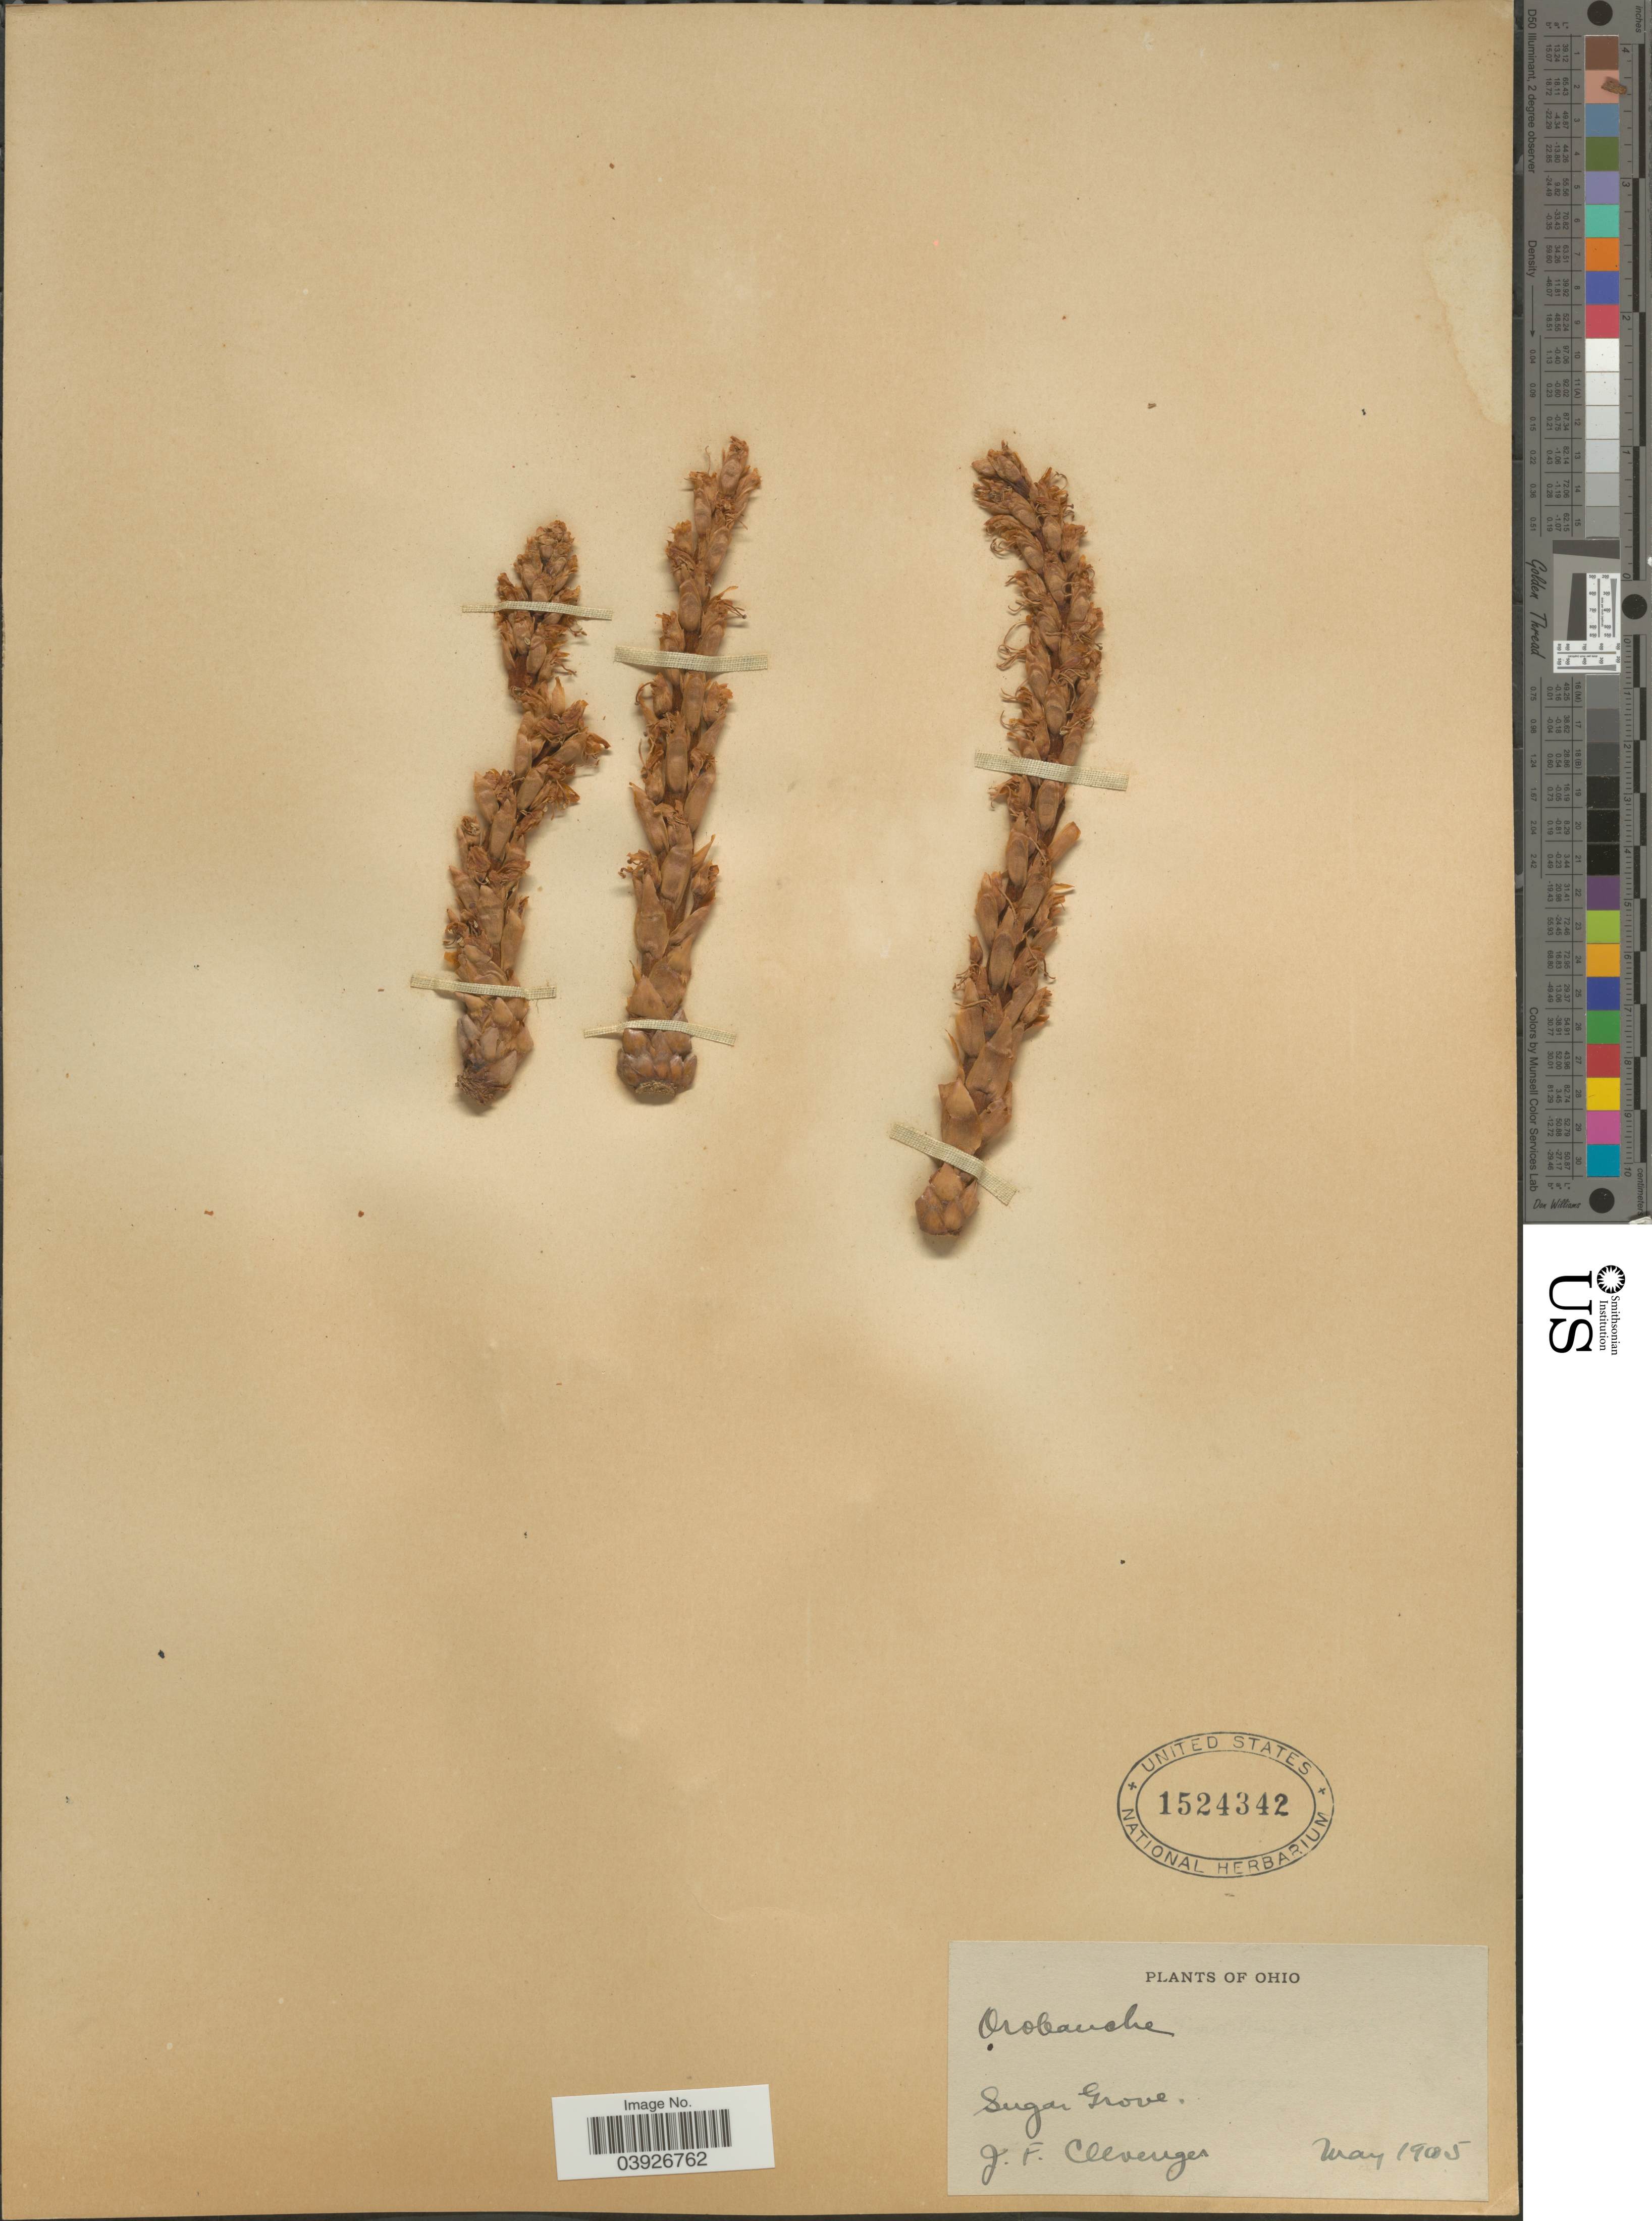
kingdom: Plantae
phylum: Tracheophyta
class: Magnoliopsida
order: Lamiales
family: Orobanchaceae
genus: Aphyllon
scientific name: Aphyllon sp.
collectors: J. F. Clevenger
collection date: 1905-05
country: United States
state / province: Ohio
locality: Sugar Grove.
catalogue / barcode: US 1524342